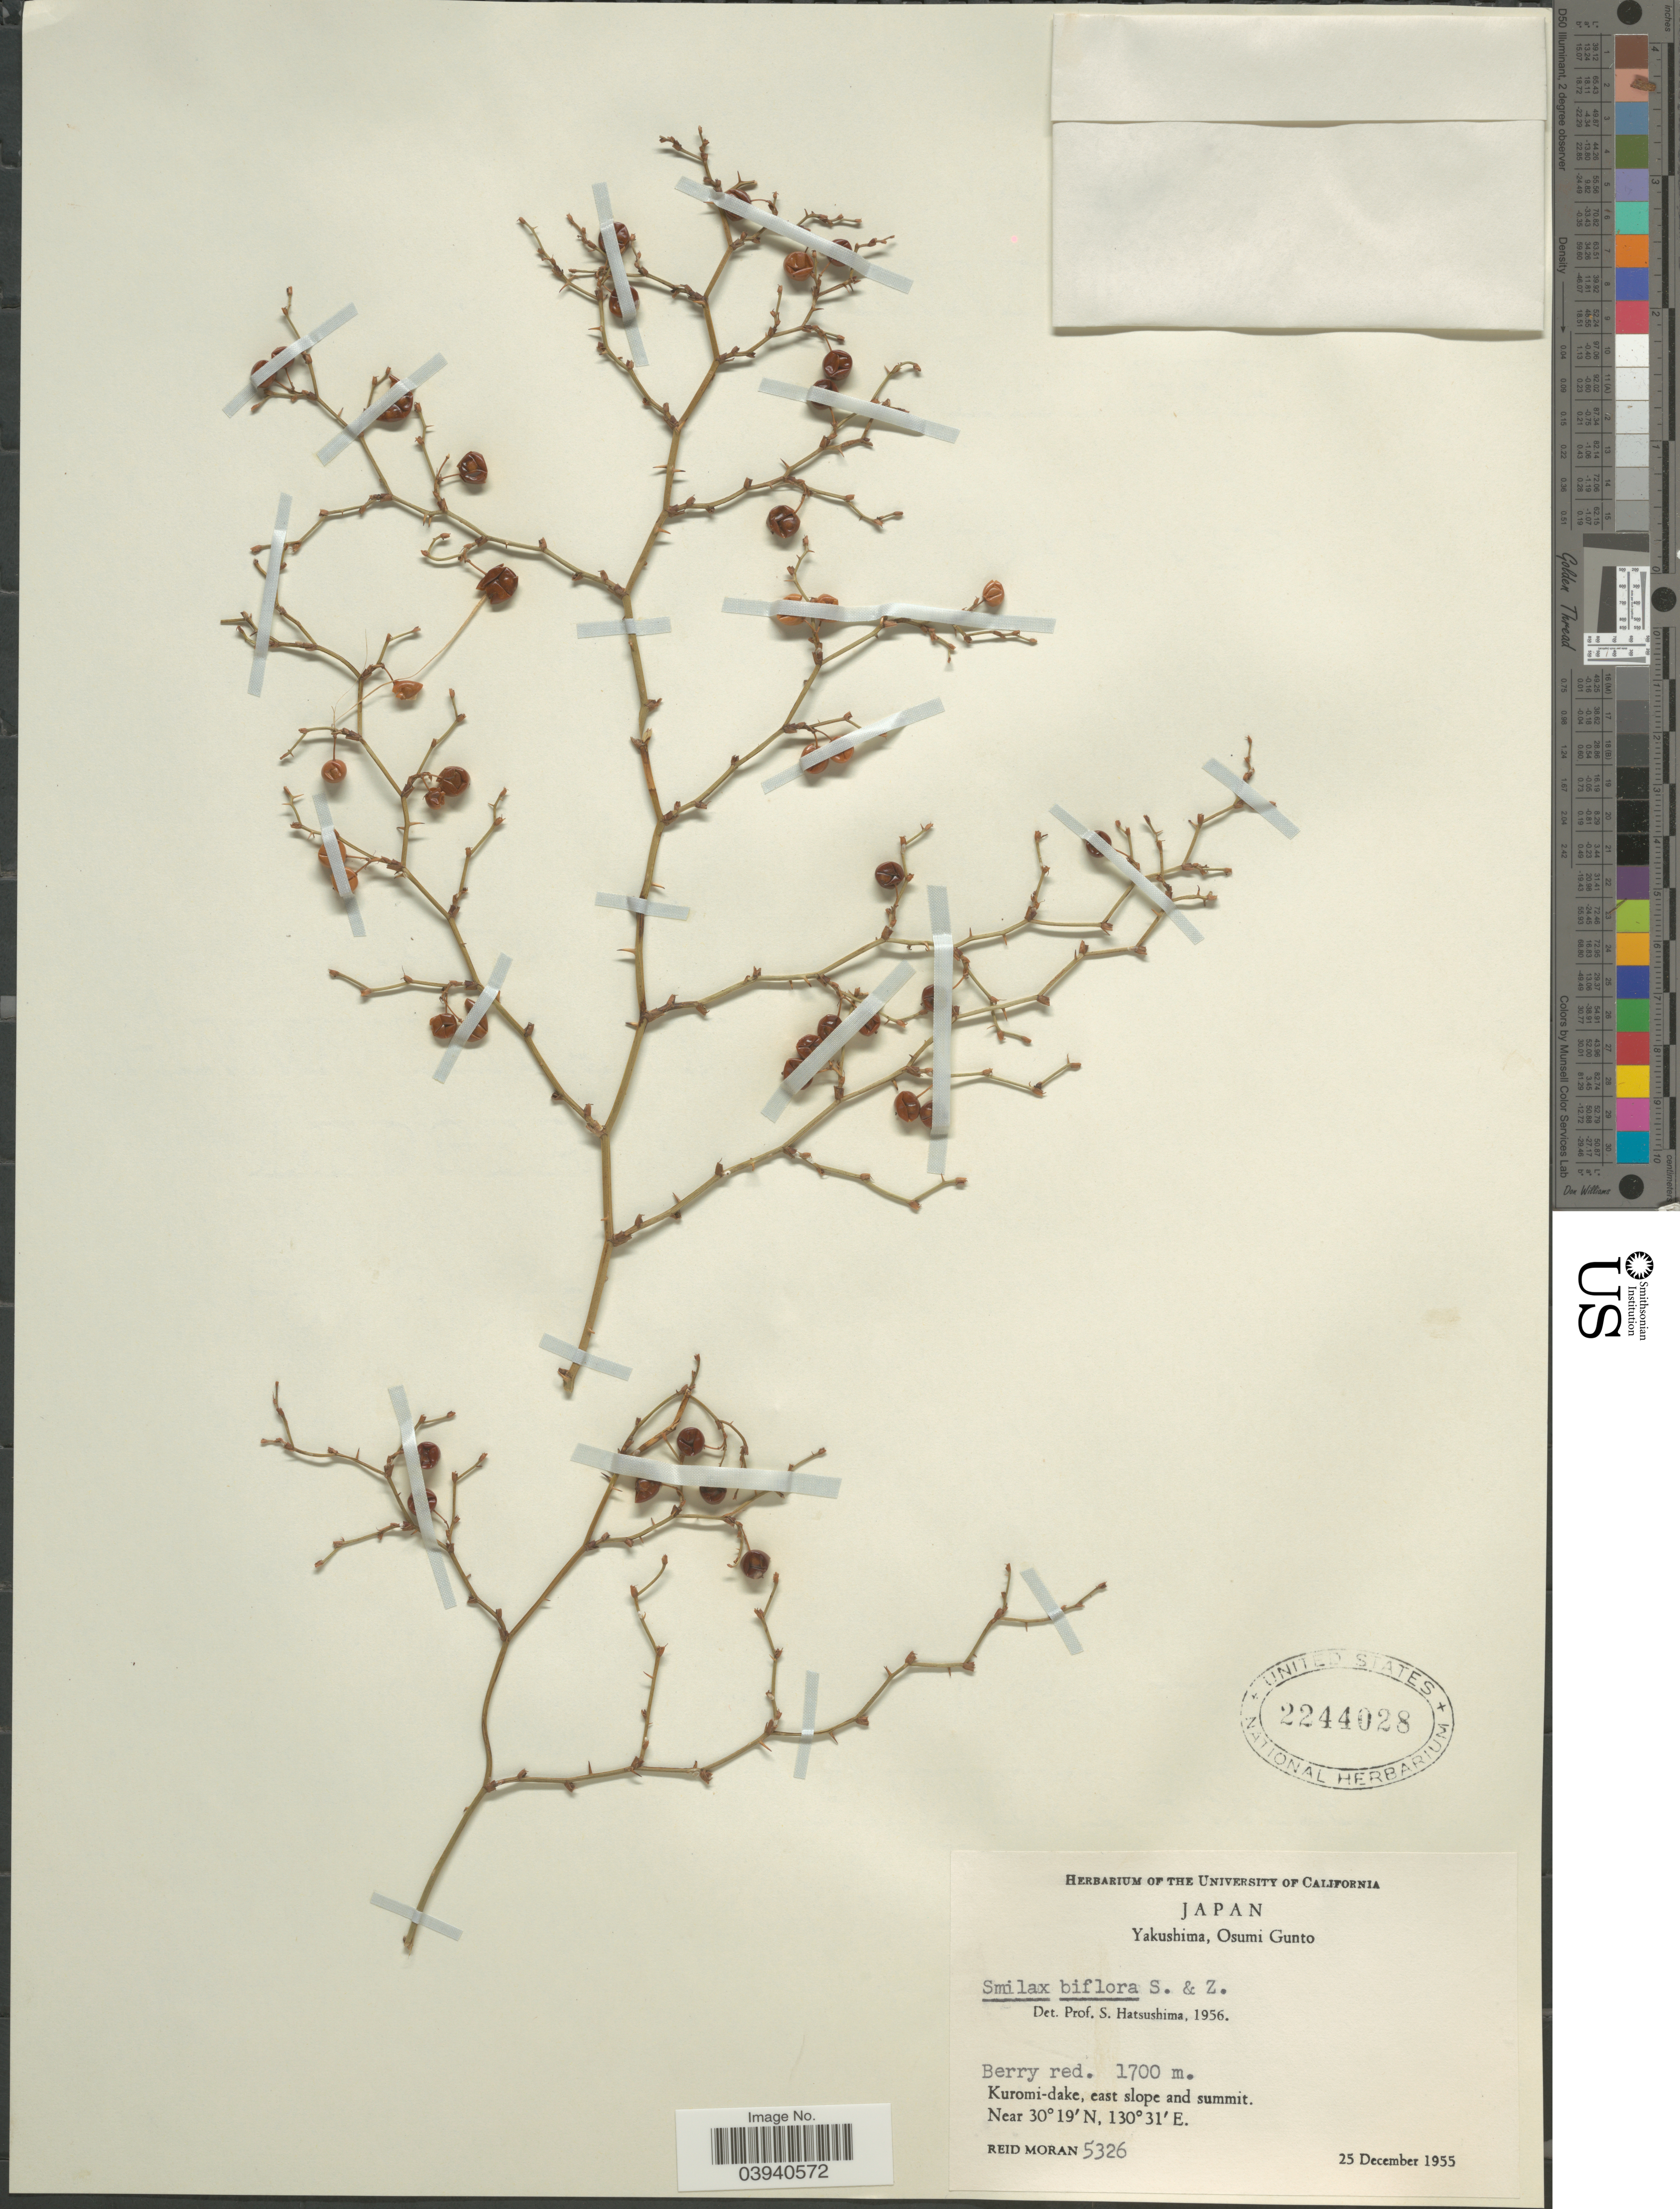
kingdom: Plantae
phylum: Tracheophyta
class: Liliopsida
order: Liliales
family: Smilacaceae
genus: Smilax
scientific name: Smilax biflora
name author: Siebold ex Miq.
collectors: R. Moran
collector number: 5326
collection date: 1955-12-25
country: Japan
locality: Yakushima, Osumi Gunto. Kuromi-dake, east slope and summit.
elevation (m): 1700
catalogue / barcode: US 2244028